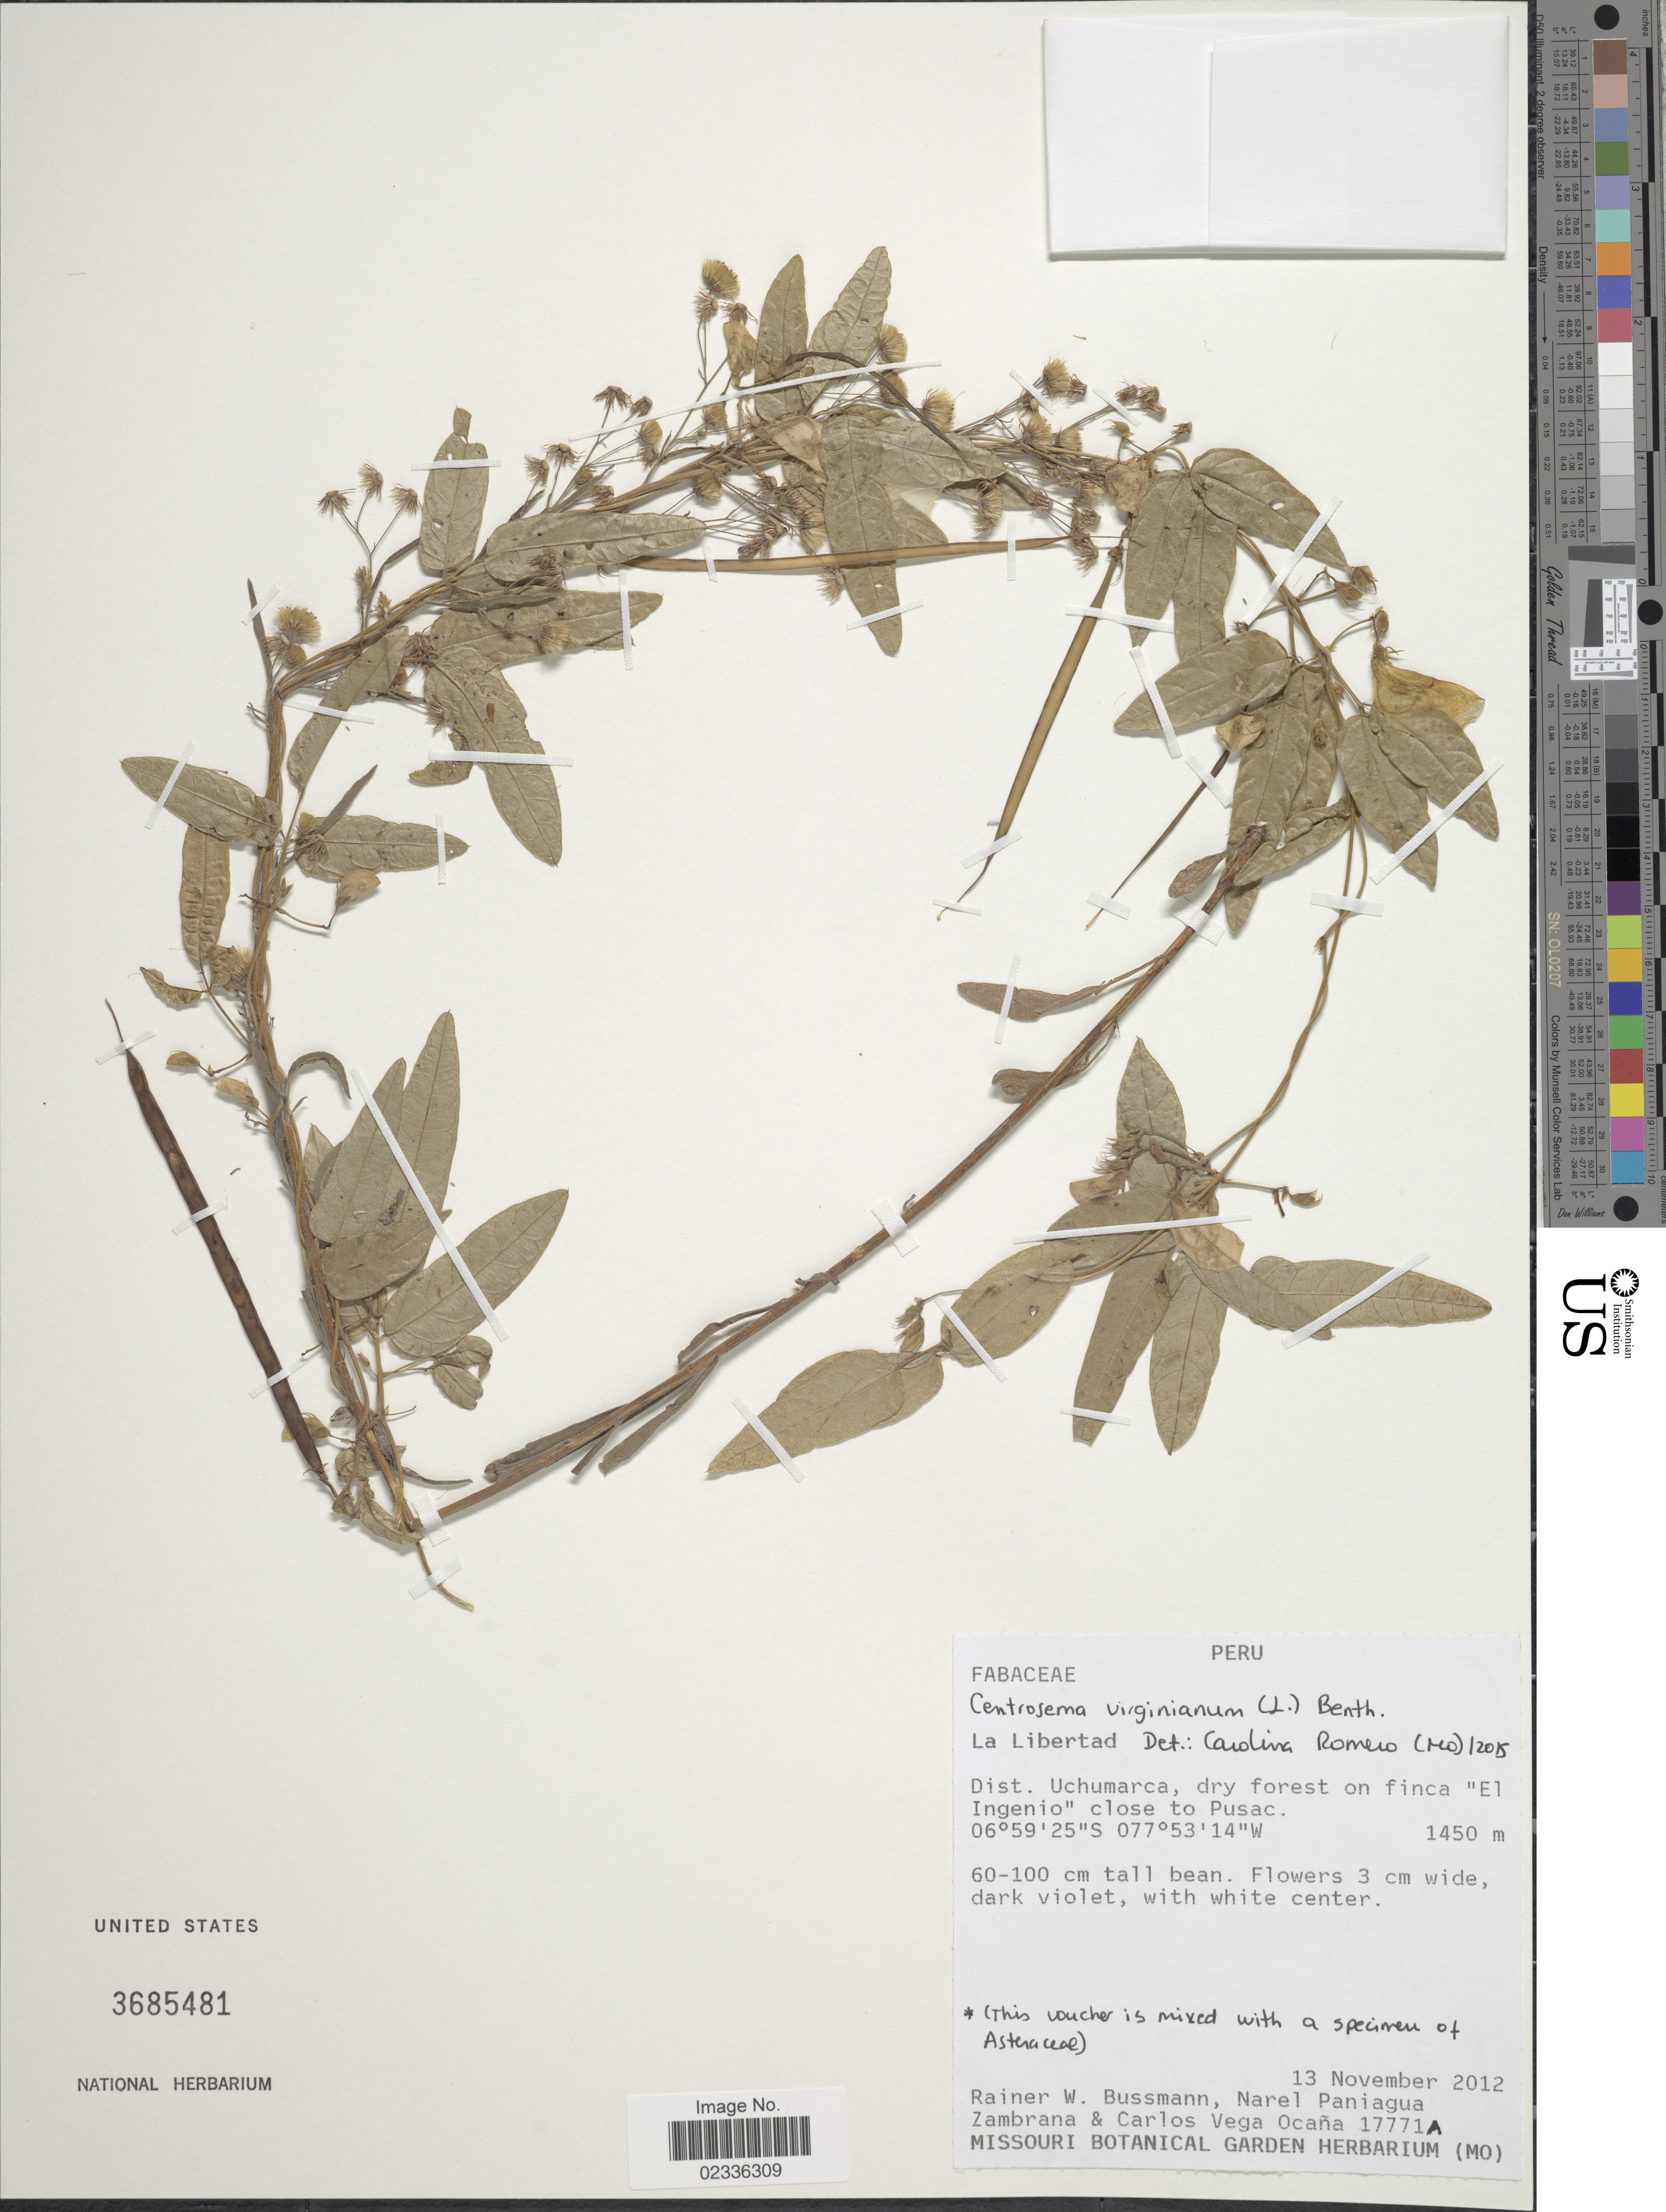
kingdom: Plantae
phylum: Tracheophyta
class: Magnoliopsida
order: Fabales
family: Fabaceae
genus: Centrosema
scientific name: Centrosema virginianum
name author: (L.) Benth.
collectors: R. W. Bussmann, N. Zambrana & C. Vega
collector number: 17771A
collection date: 2012-11-13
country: Peru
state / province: La Libertad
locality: Dist. Uchumarca, dry forest on finca "El Ingenio" close to Pusac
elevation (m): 1450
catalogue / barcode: US 3685481